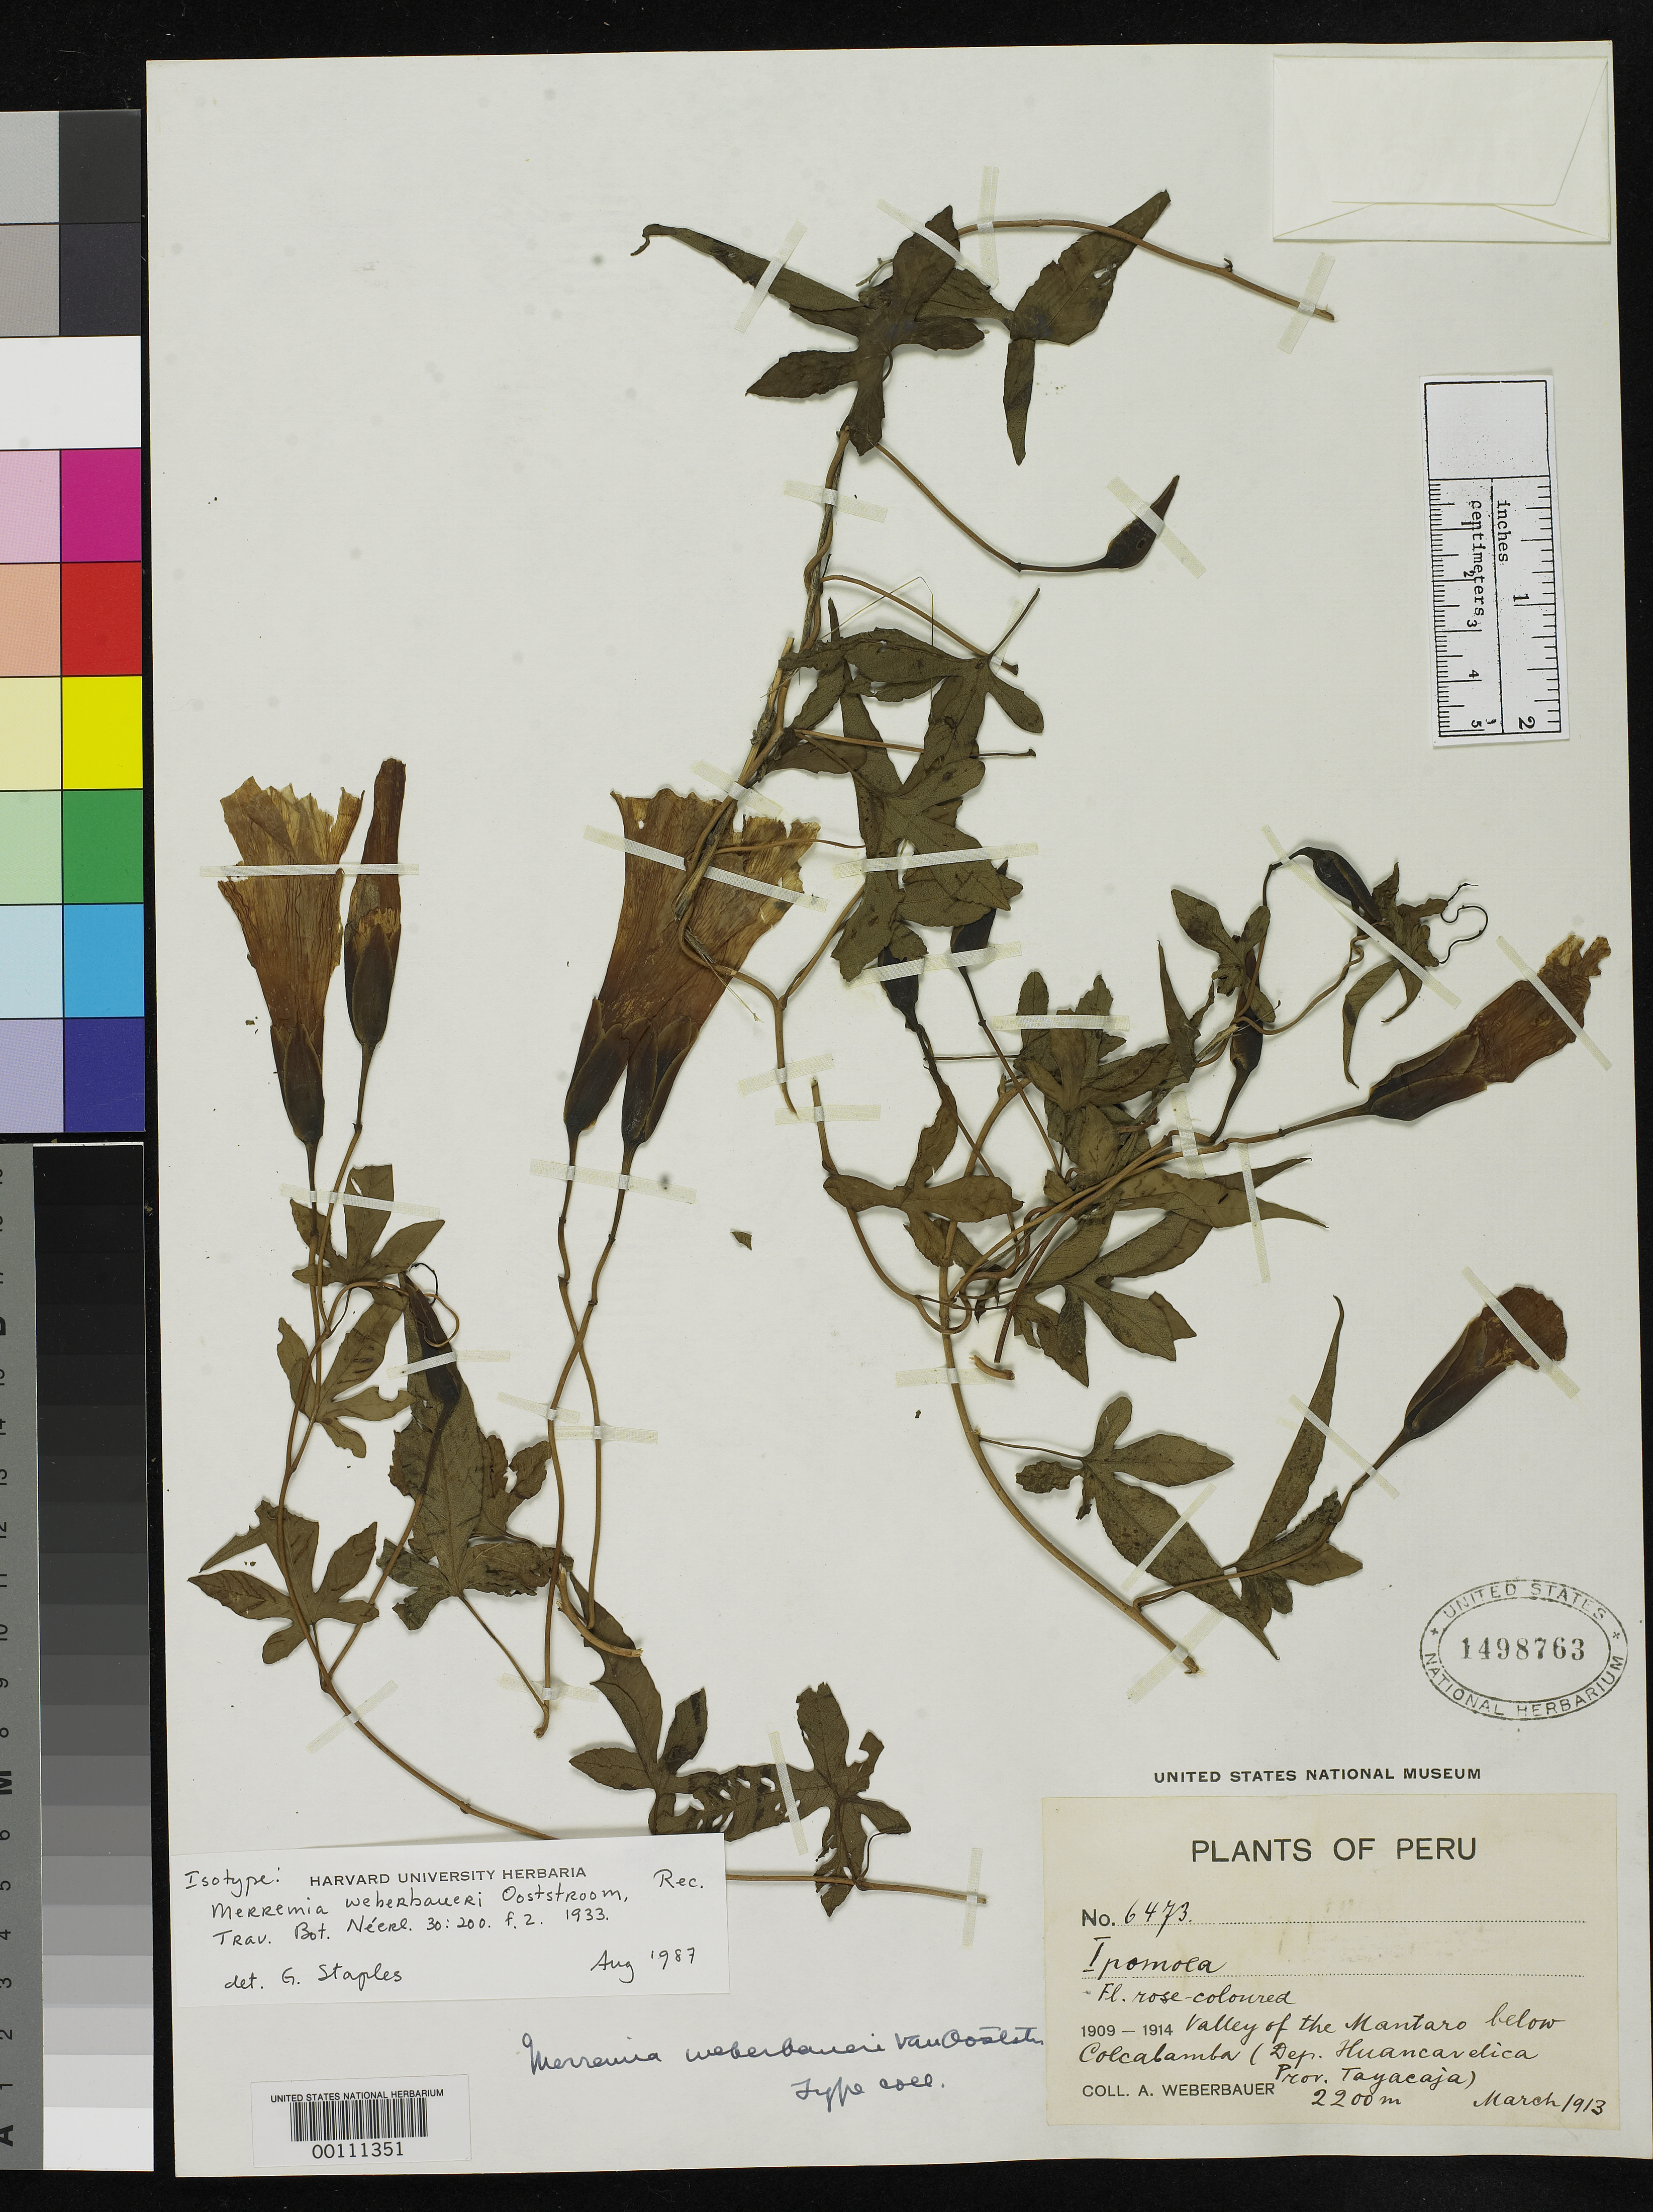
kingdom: Plantae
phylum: Tracheophyta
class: Magnoliopsida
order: Solanales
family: Convolvulaceae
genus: Merremia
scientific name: Merremia weberbaueri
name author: Ooststr.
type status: Isotype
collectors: A. Weberbauer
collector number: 6473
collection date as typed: Mar 1913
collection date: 1913-03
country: Peru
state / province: Huancavelica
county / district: Tayacaja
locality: Valley of Río Mantaro below Colcabamba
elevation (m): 2200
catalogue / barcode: US 1498763